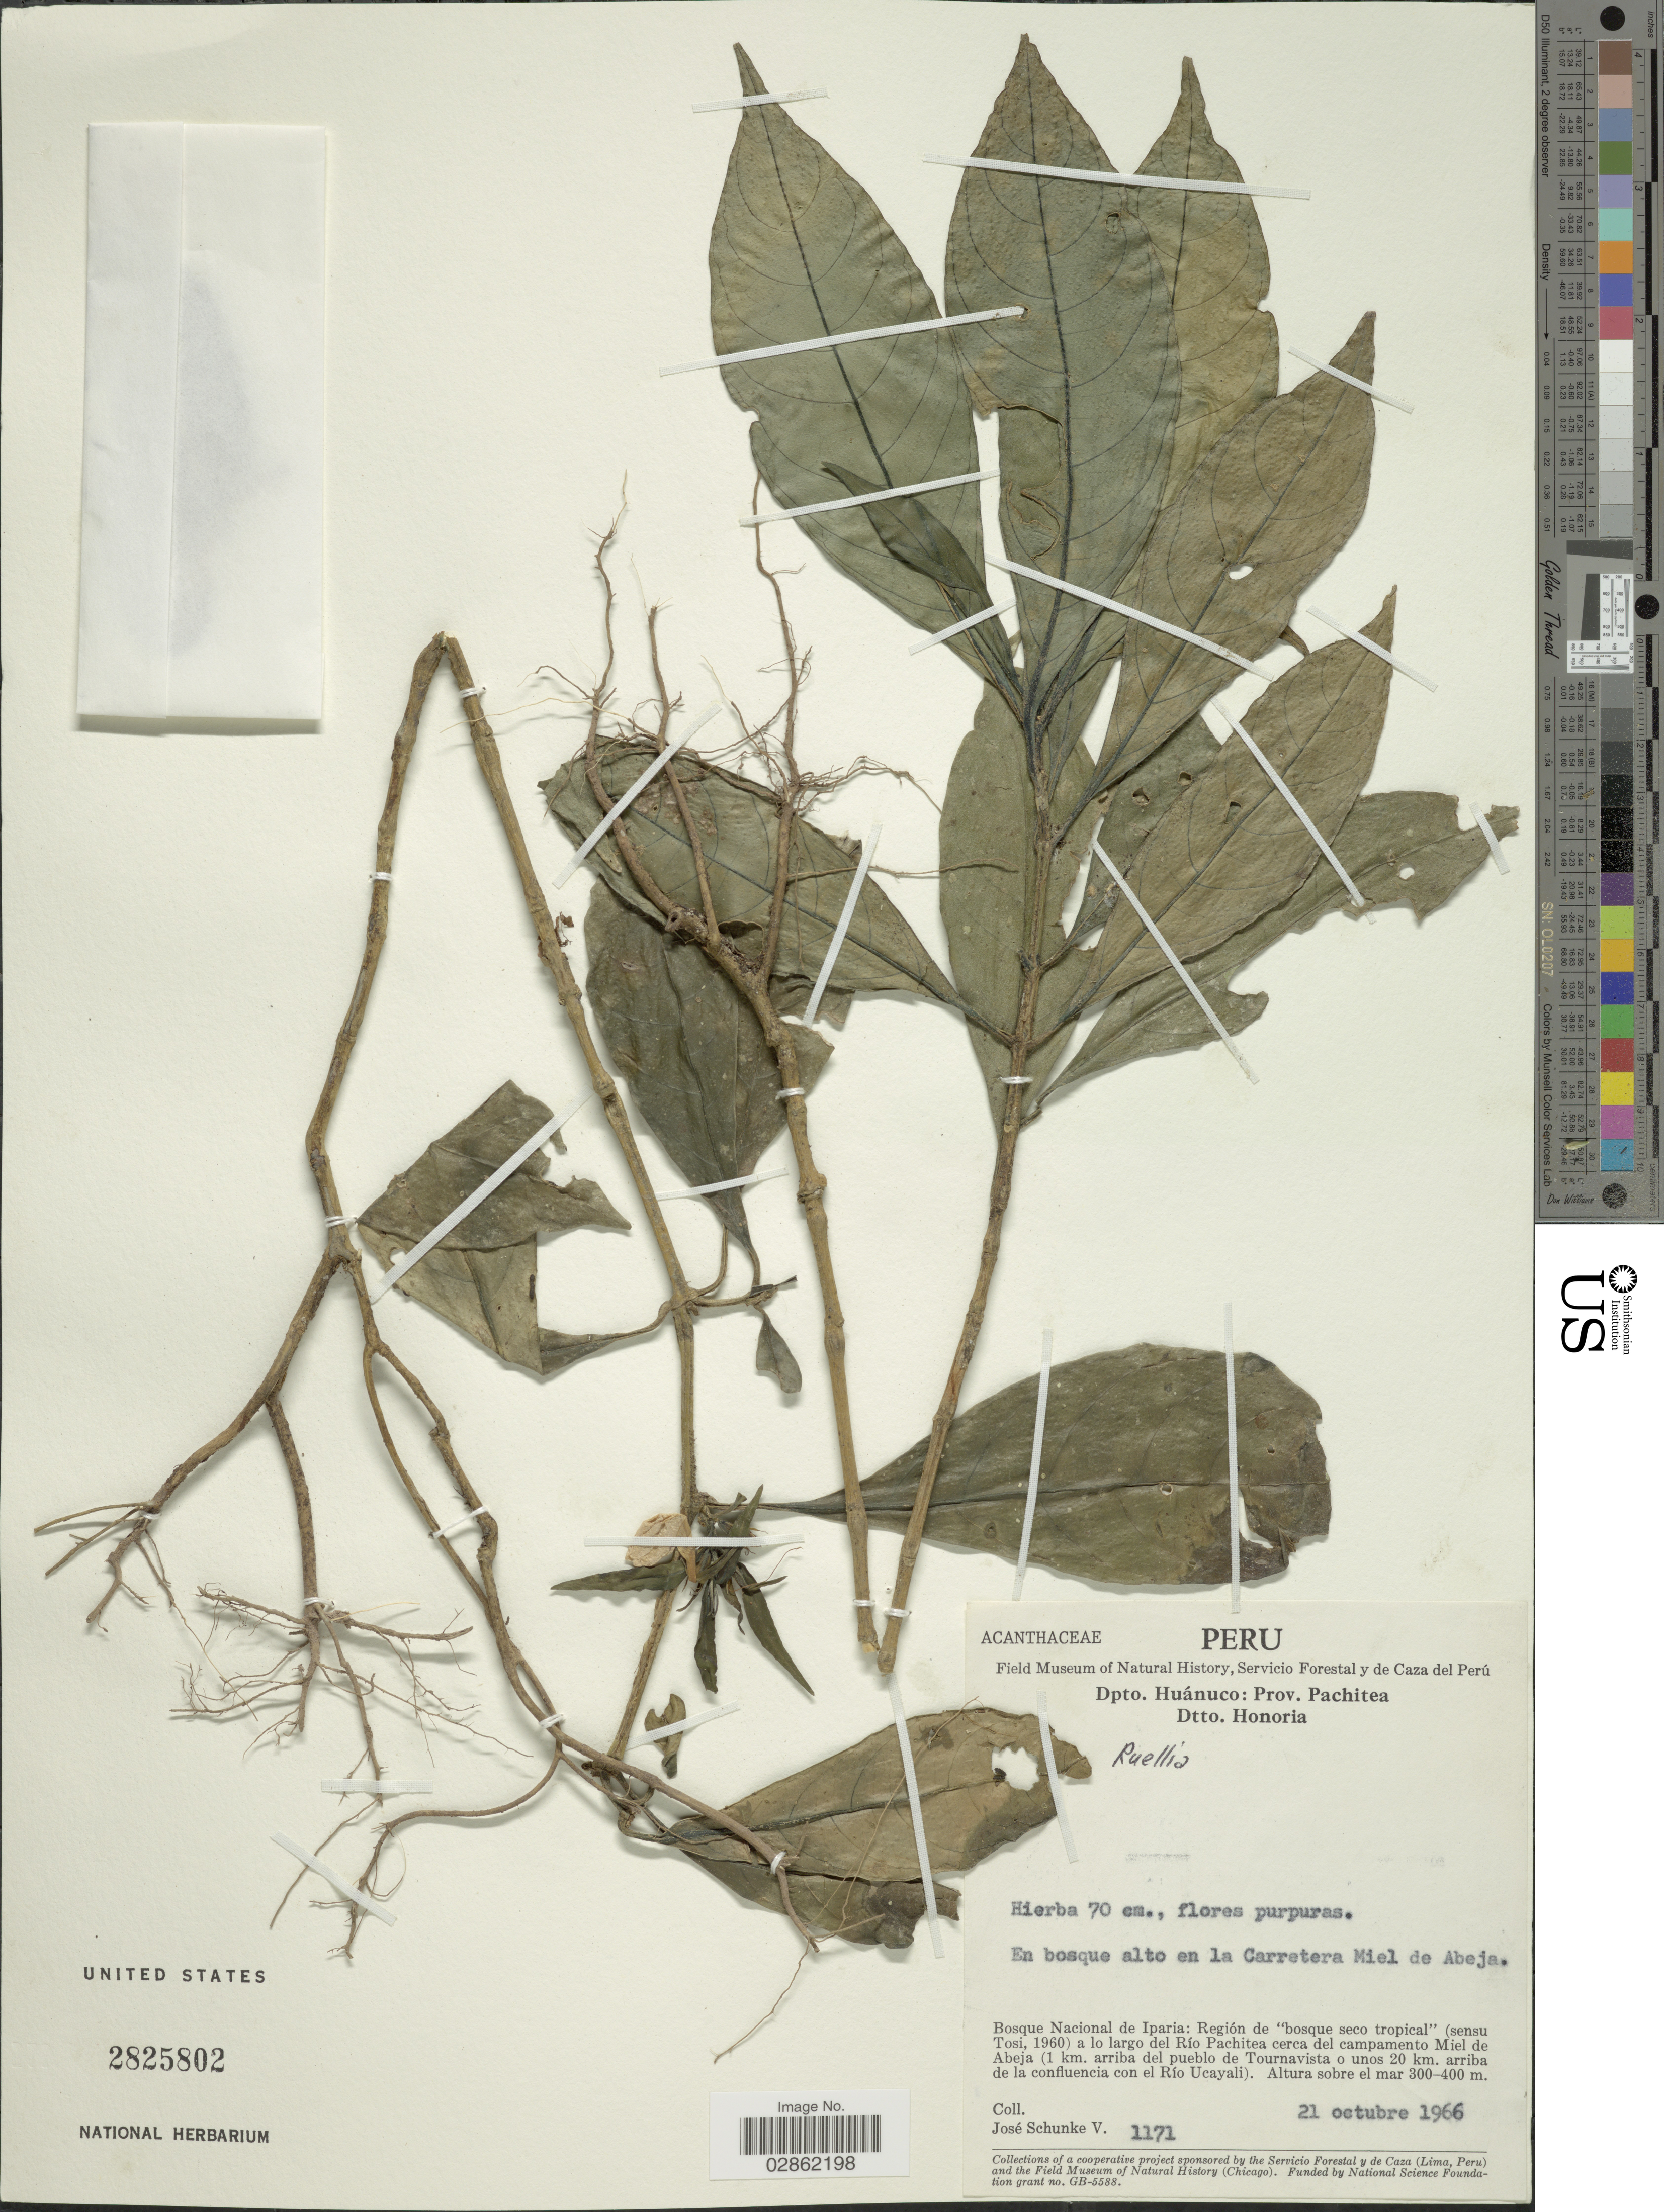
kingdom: Plantae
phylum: Tracheophyta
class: Magnoliopsida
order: Lamiales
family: Acanthaceae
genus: Ruellia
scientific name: Ruellia tarapotana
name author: Lindau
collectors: J. Schunke Vigo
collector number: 1171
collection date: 1966-10-21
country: Peru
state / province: Huánuco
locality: Dpto. Huánuco, Prov. Pachitea, Dtto. Honoria, En bosque alto en la Carretera Miel de Abeja, Bosque Nacional de Iparia, Región de "bosque seco tropical" (sensu Tosi, 1960) a lo largo del Río Pachitea cerca del campamento Miel de Abeja(1km. arriba del pueblo de Tournavista o unos 20 km. arriba de la confluencia con el Río Ucayali).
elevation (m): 300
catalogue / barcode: US 2825802